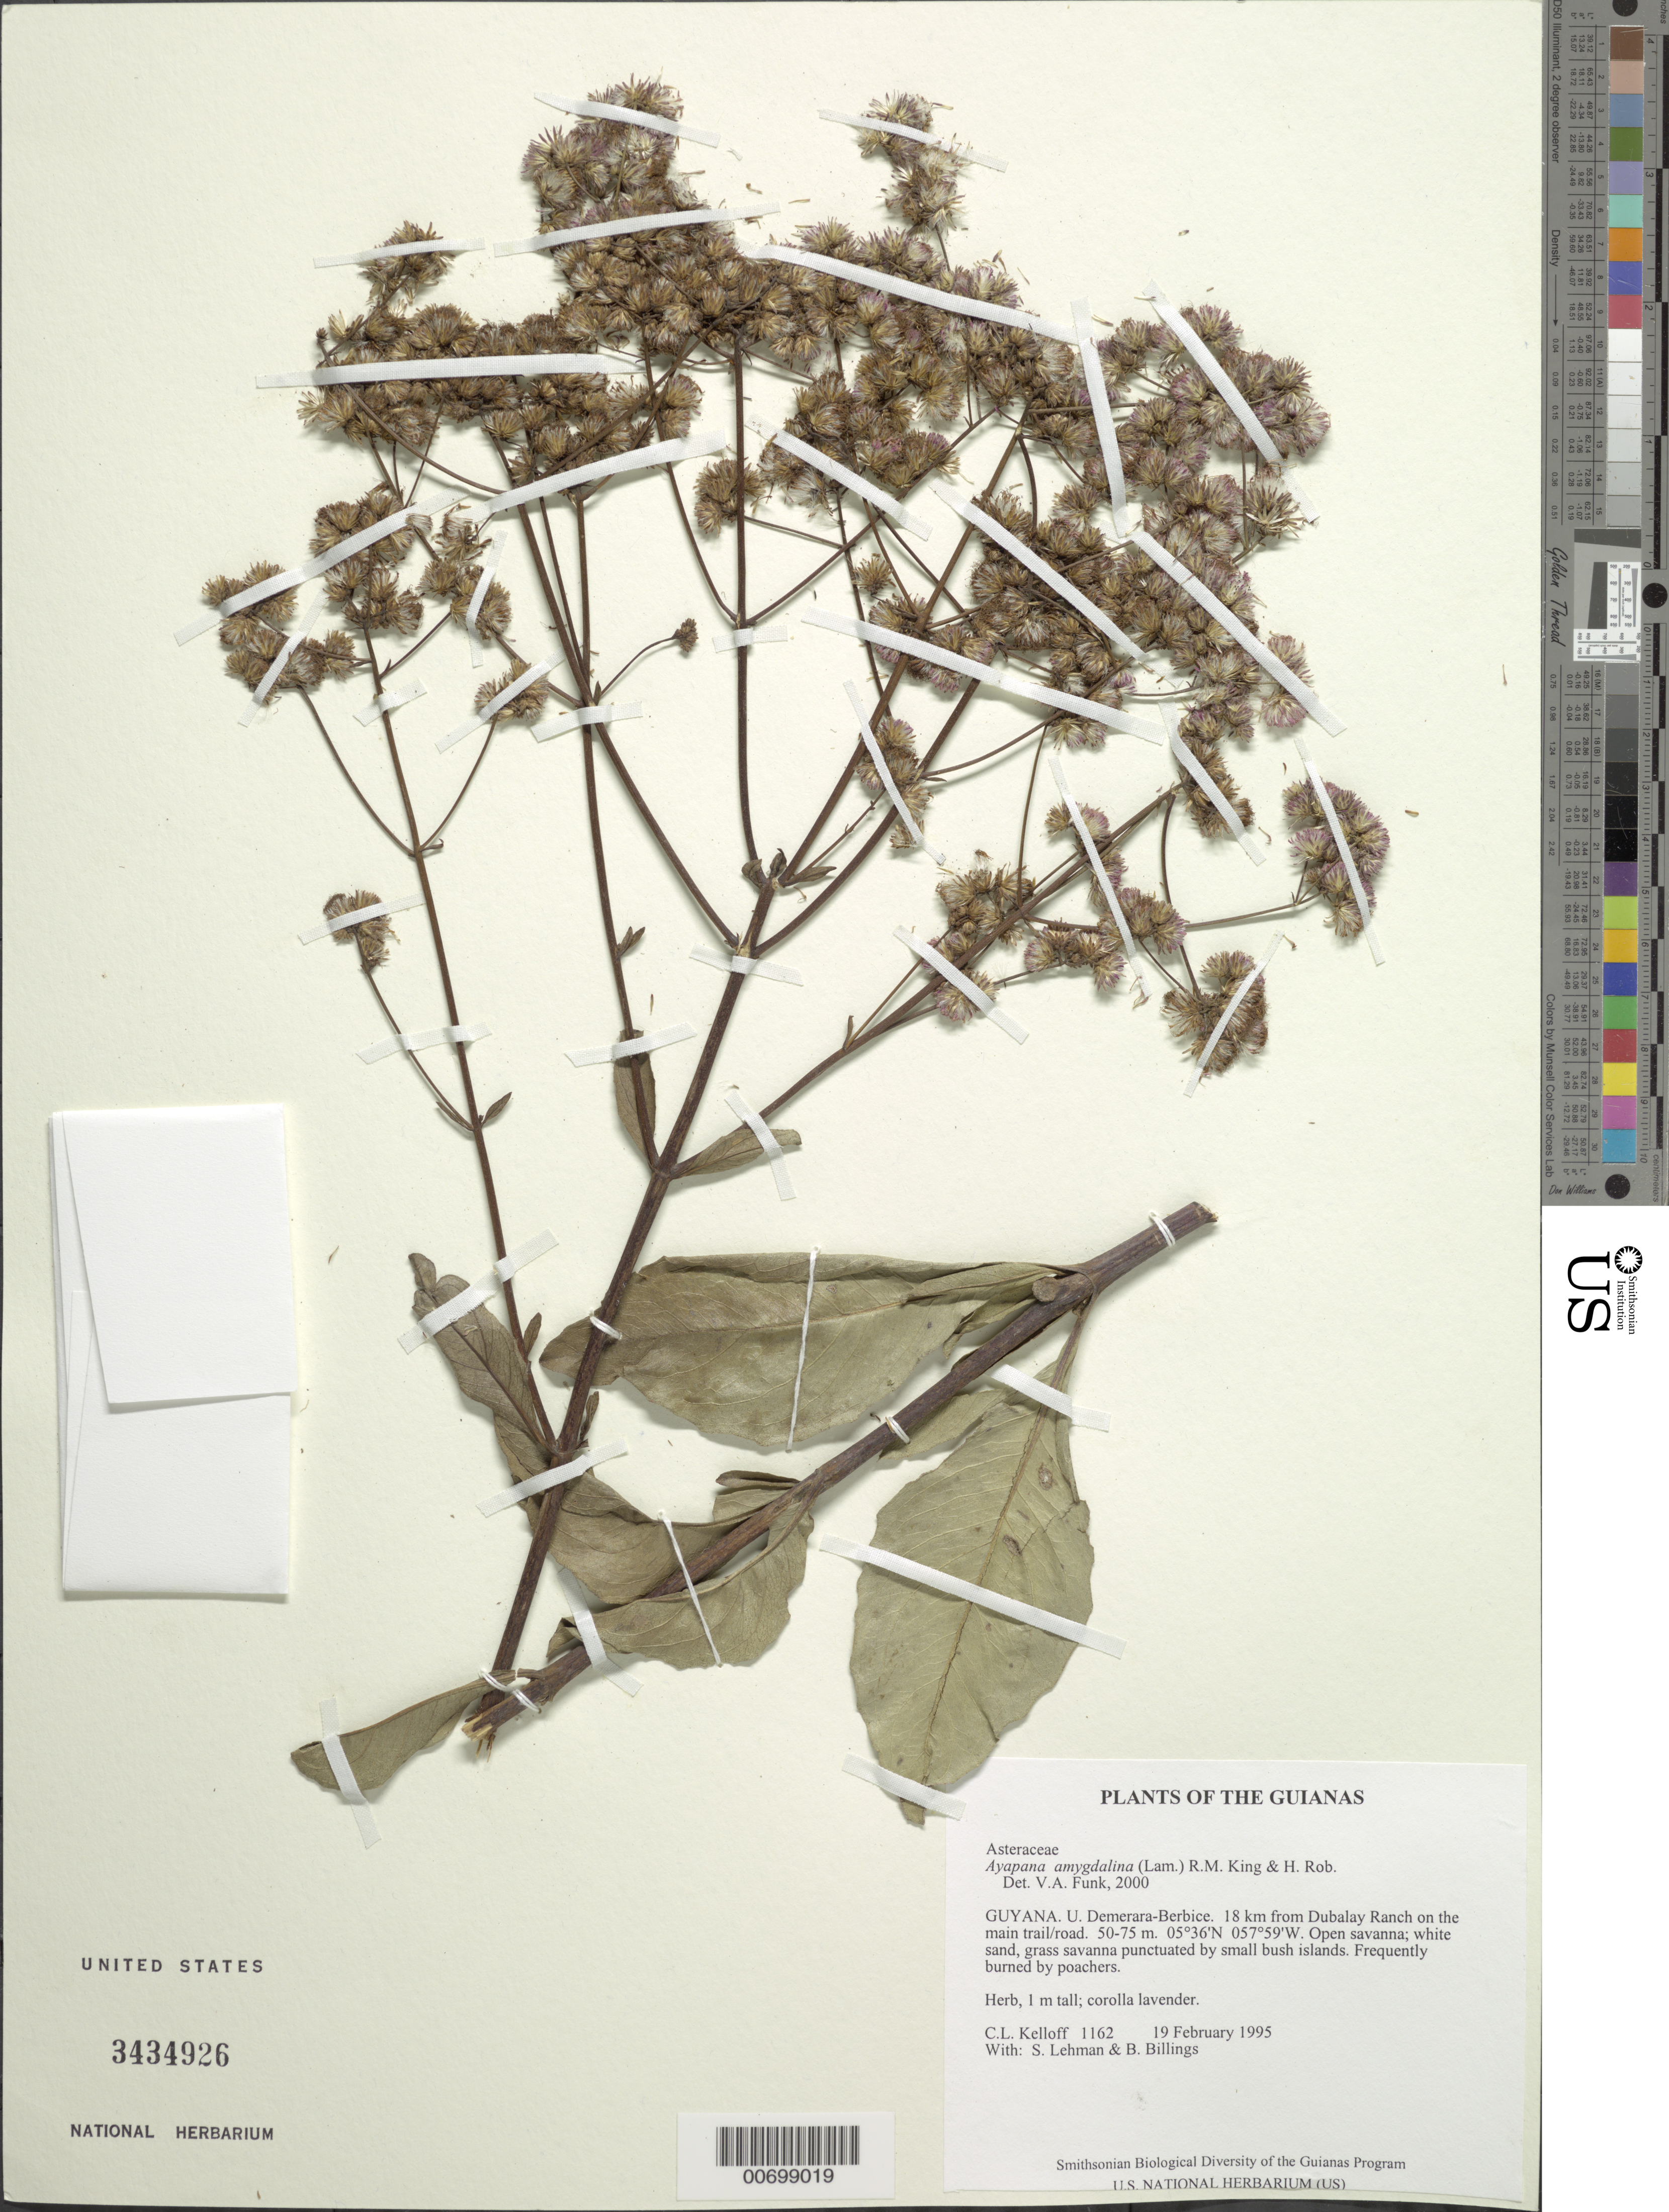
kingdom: Plantae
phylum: Tracheophyta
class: Magnoliopsida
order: Asterales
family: Asteraceae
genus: Ayapana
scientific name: Ayapana amygdalina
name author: (Lam.) R.M. King & H. Rob.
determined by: Funk, Vicki A., (BOT), Smithsonian Institution - National Museum of Natural History (UNITED STATES)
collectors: C. L. Kelloff, S. Lehman & B. Billings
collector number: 1162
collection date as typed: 19 February 1995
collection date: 1995-02-19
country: Guyana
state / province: U. Demerara-Berbice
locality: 18 km from Dubalay Ranch on the main trail/road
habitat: Open savanna; white sand, grass savanna punctuated by small bush islands. Frequently burned by poachers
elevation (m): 50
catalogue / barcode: US 3434926